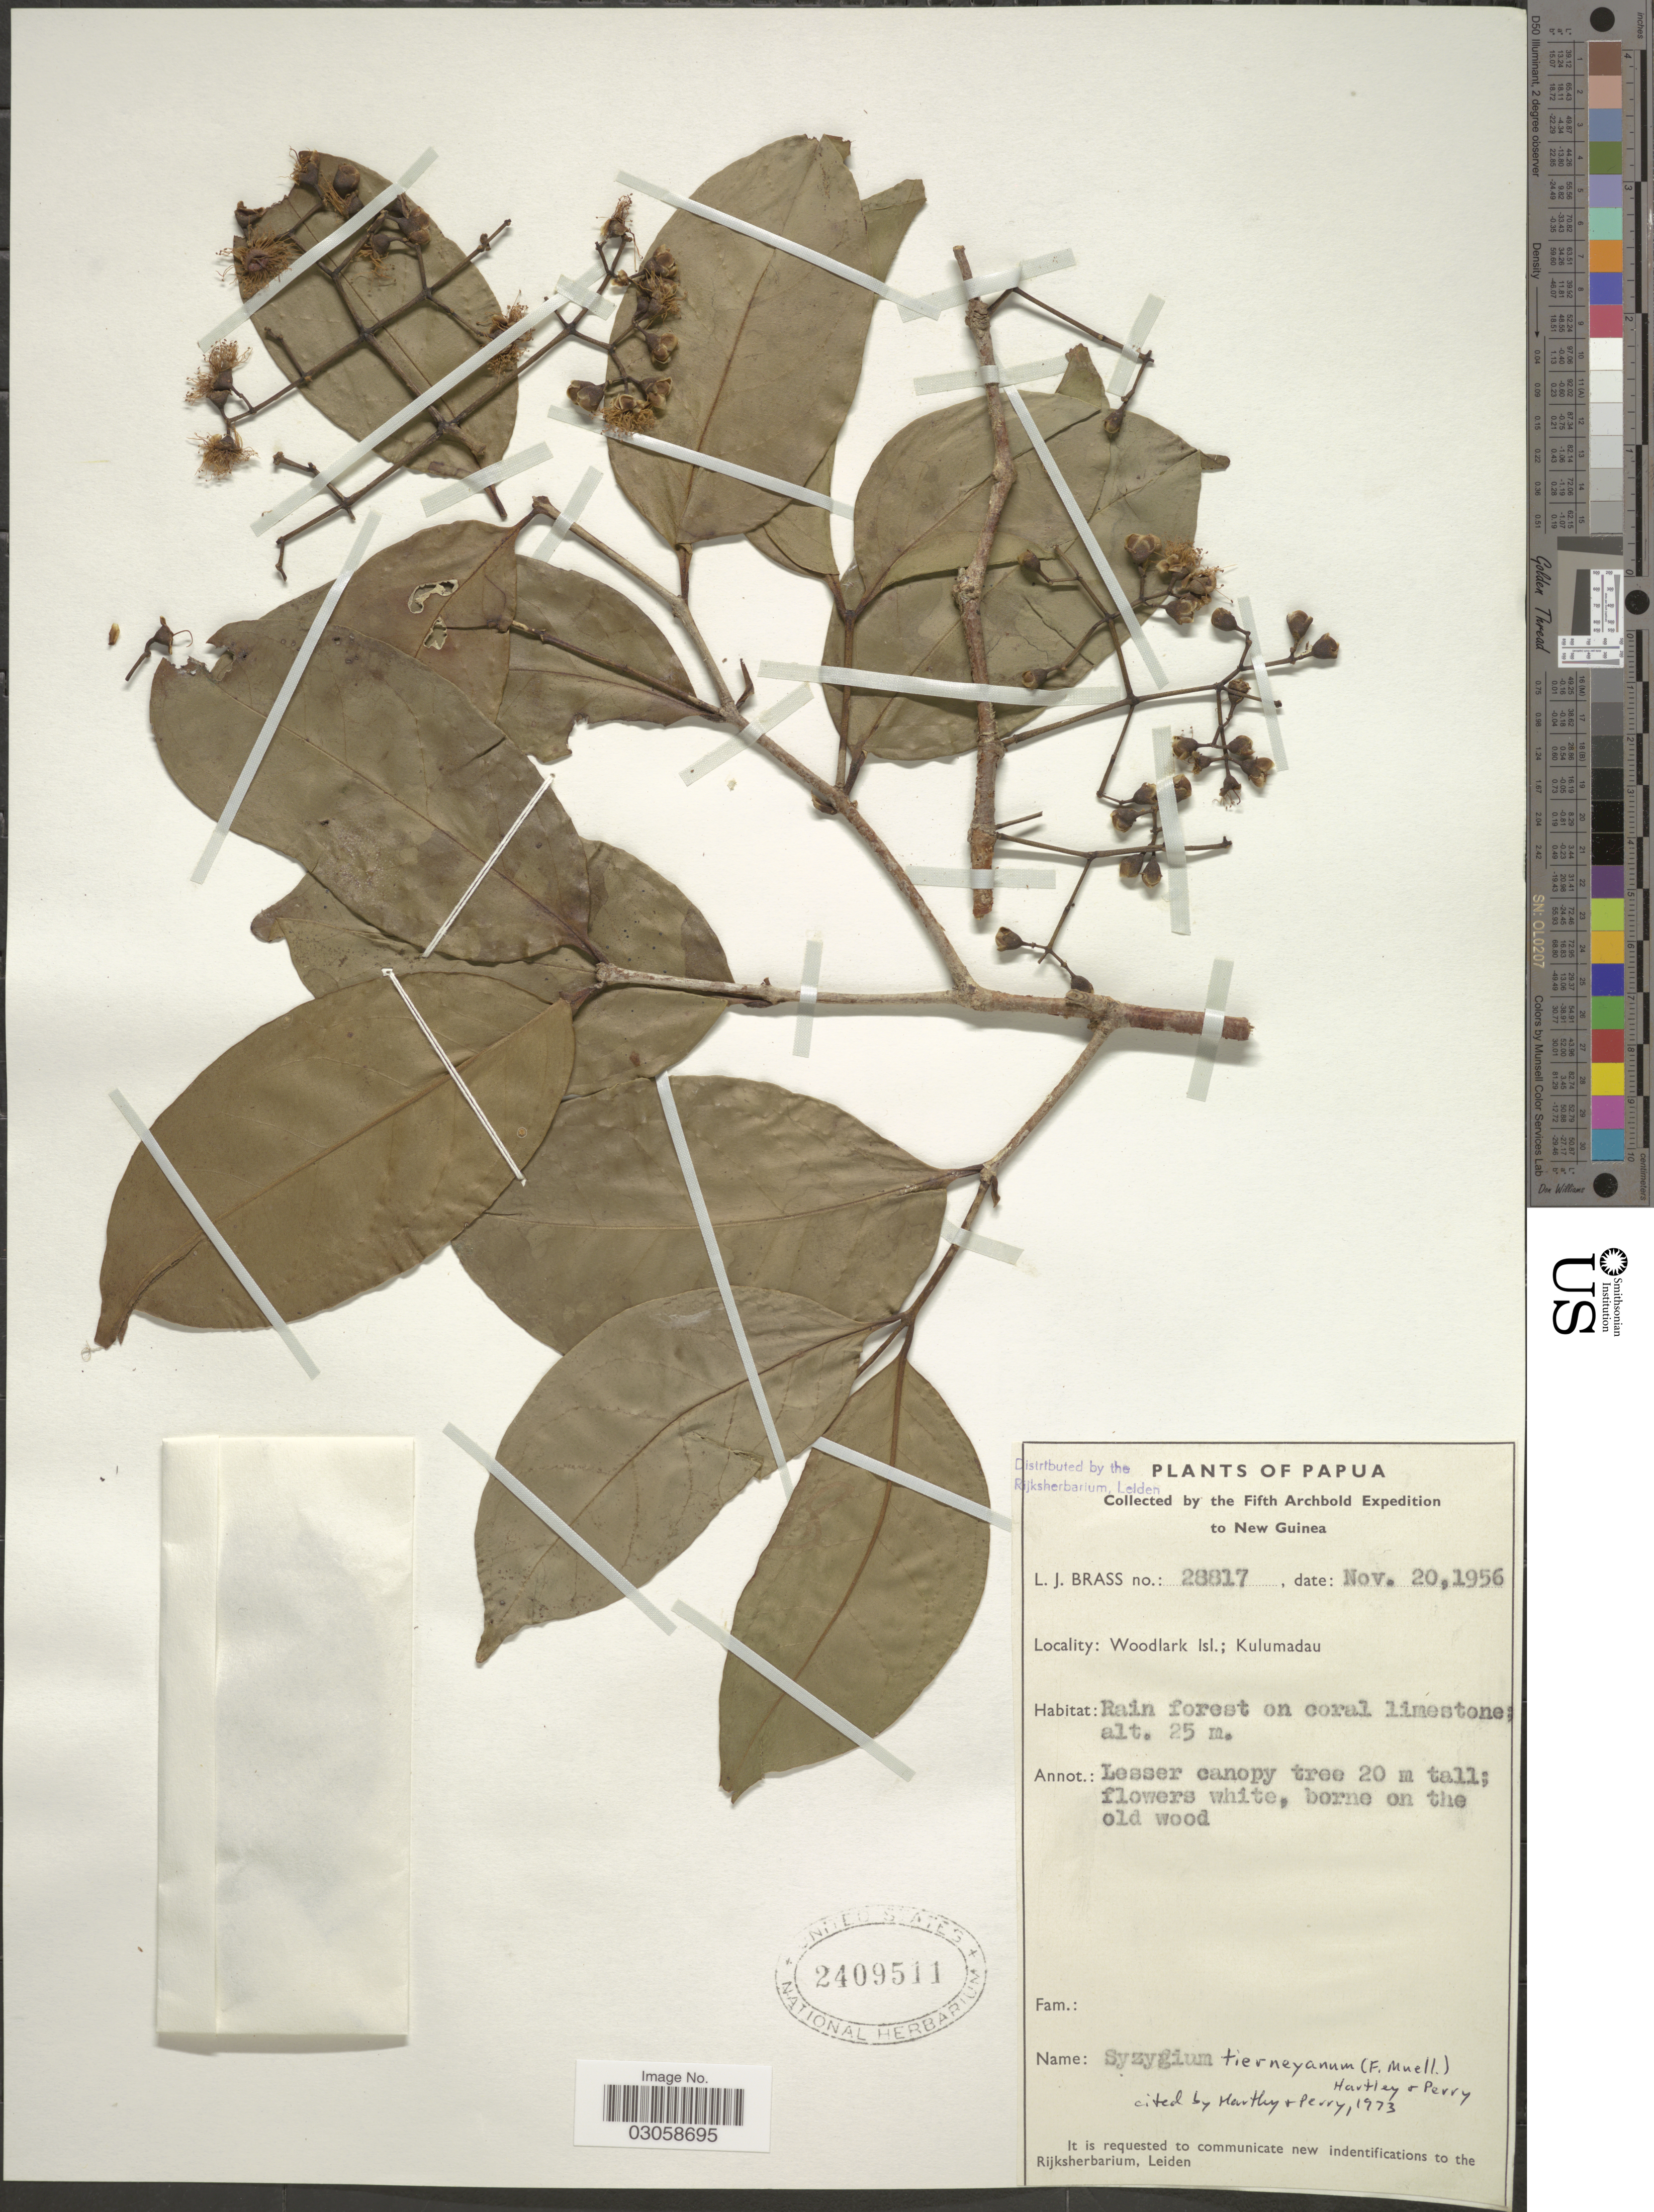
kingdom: Plantae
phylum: Tracheophyta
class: Magnoliopsida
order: Myrtales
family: Myrtaceae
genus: Syzygium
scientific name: Syzygium tierneyanum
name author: (F. Muell.) T.G. Hartley & L.M. Perry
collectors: L. J. Brass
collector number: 28817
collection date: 1956-11-20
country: Papua New Guinea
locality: Papua, New Guinea. Woodlark Isl.; Kulumadau. Rain forest on coral limestone.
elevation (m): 25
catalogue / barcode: US 2409511